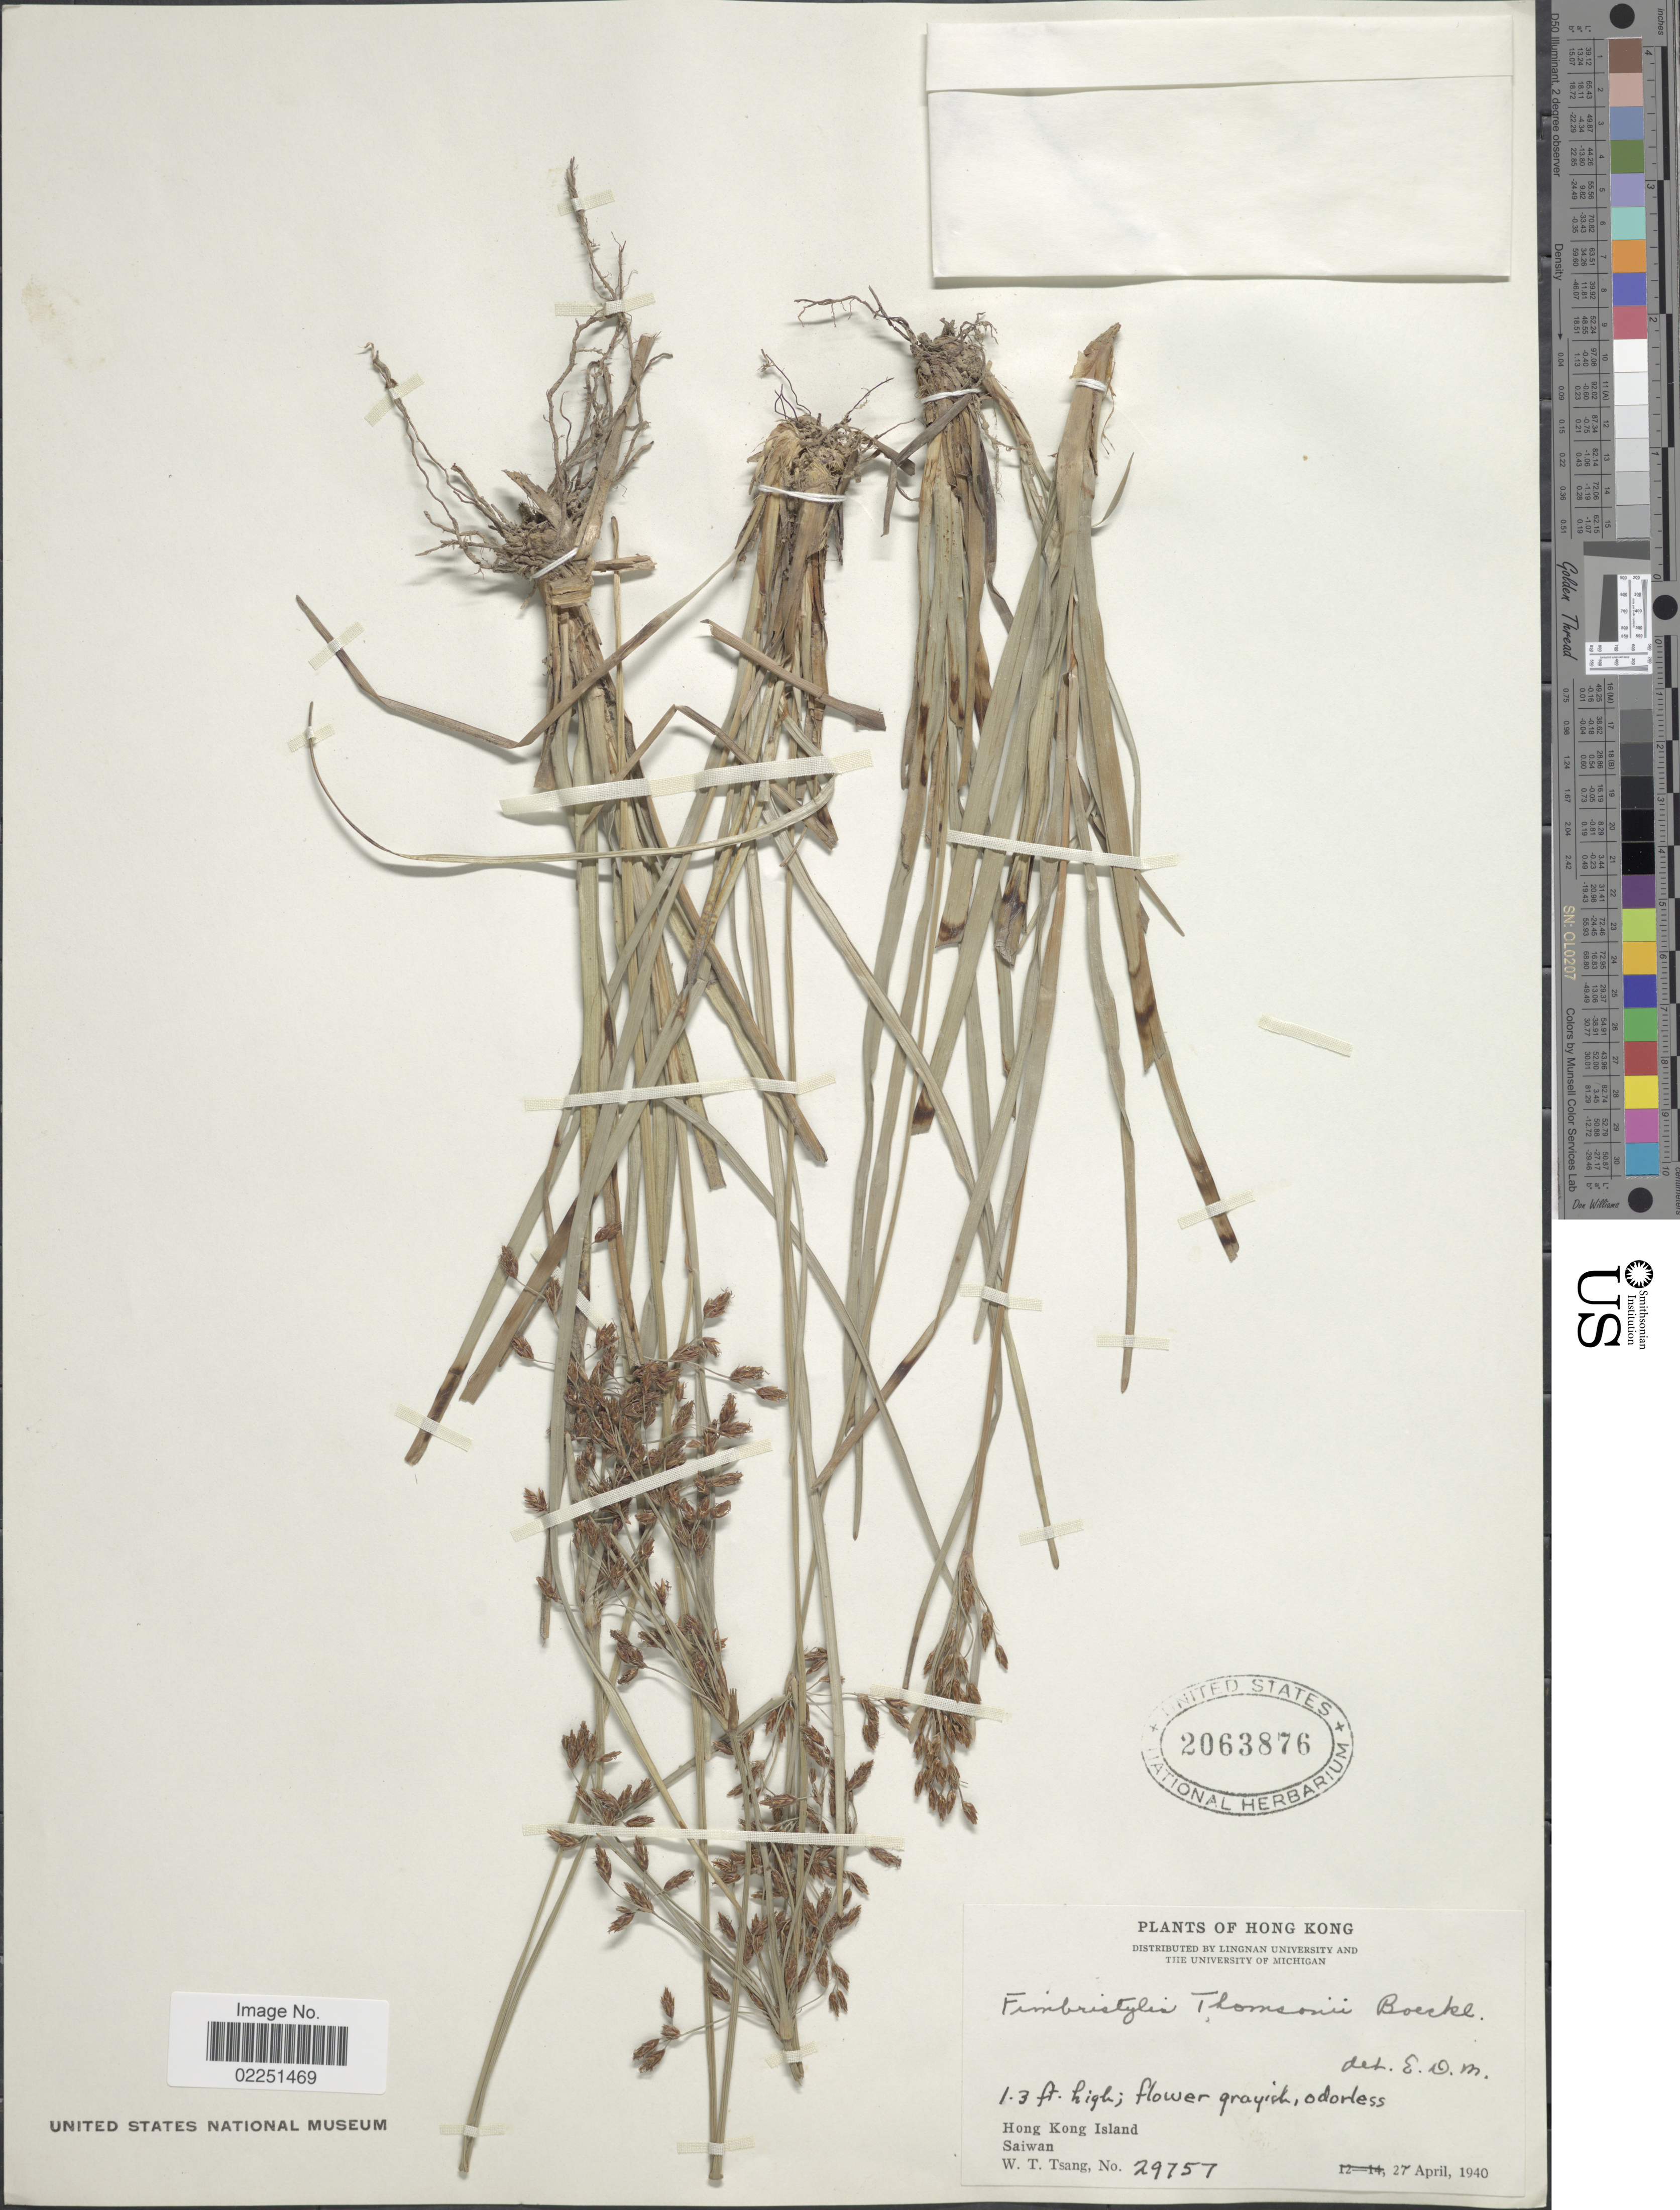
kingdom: Plantae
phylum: Tracheophyta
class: Liliopsida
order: Poales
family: Cyperaceae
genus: Fimbristylis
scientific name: Fimbristylis thomsonii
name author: Boeckeler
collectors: W. T. Tsang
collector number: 29757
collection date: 1940-04-27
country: China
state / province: Hong Kong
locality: Hong Kong Island, Saiwan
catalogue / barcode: US 2063876